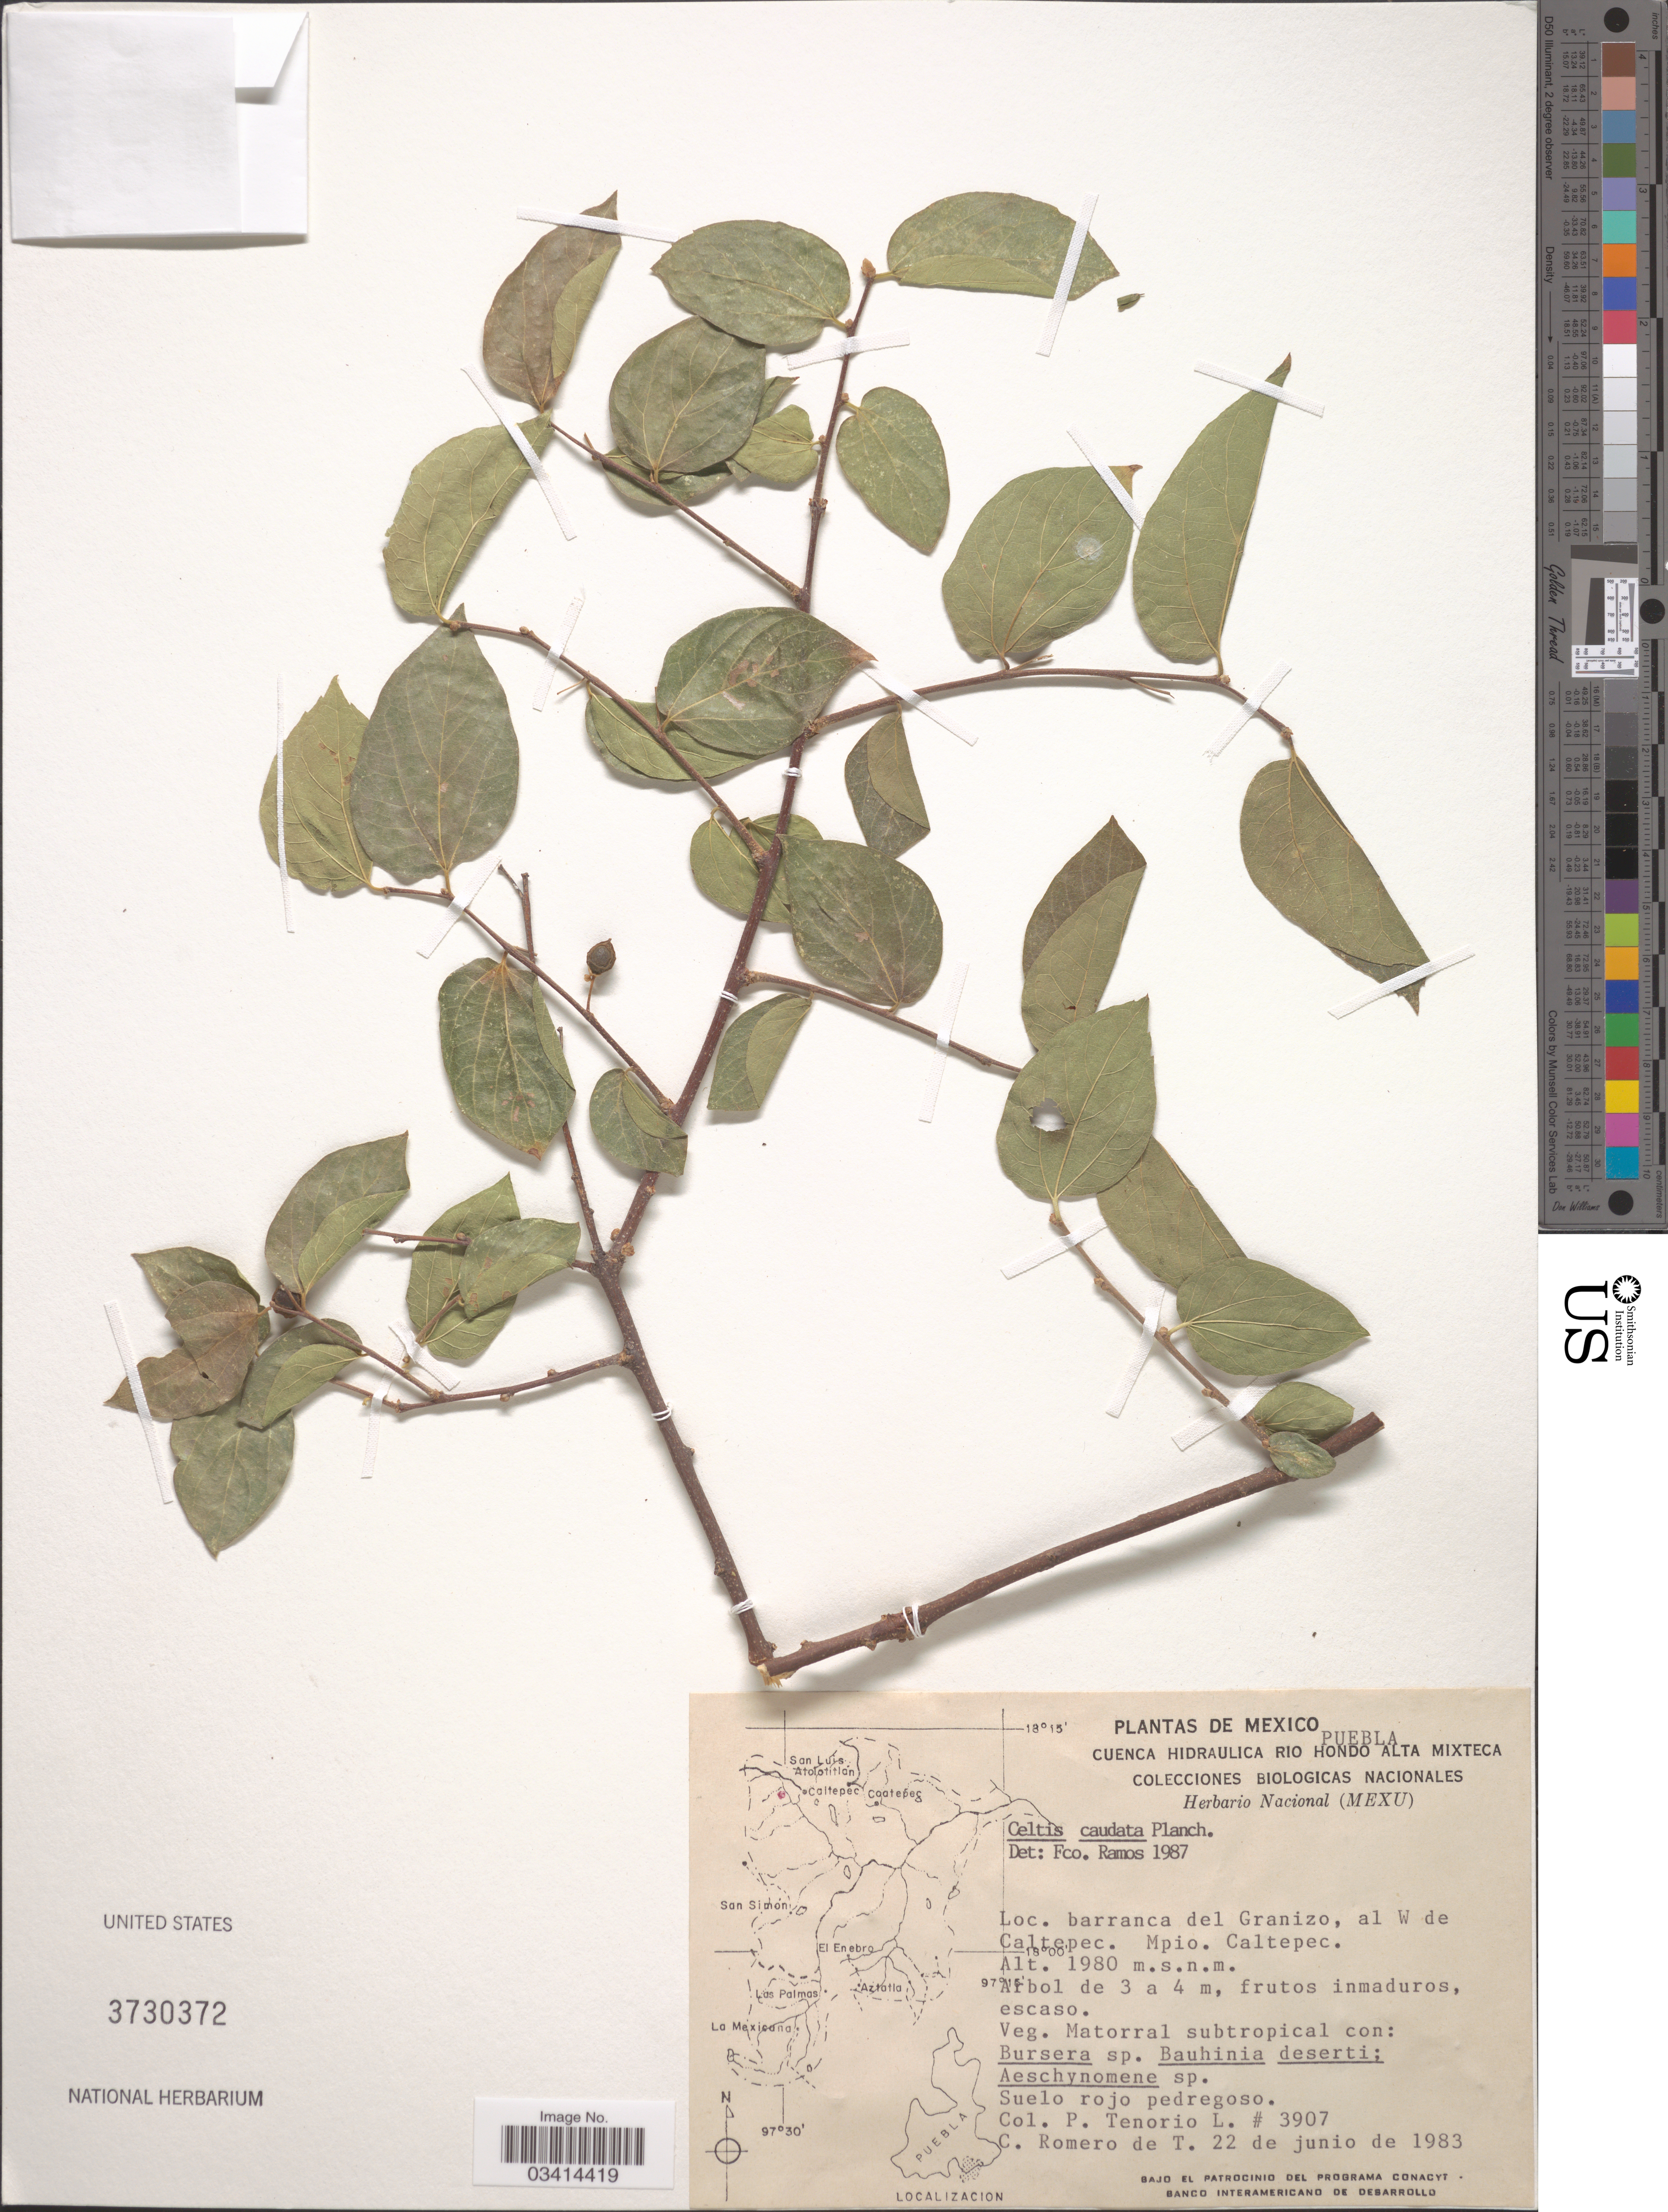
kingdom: Plantae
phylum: Tracheophyta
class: Magnoliopsida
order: Rosales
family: Cannabaceae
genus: Celtis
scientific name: Celtis caudata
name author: Planch.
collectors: P. Tenorio L. & C. Romero de T.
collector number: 3907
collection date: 1983-06-22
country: Mexico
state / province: Puebla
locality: Barranca del Granizo, al W de Caltepec. Mpio. Caltepec.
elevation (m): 1980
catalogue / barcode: US 3730372